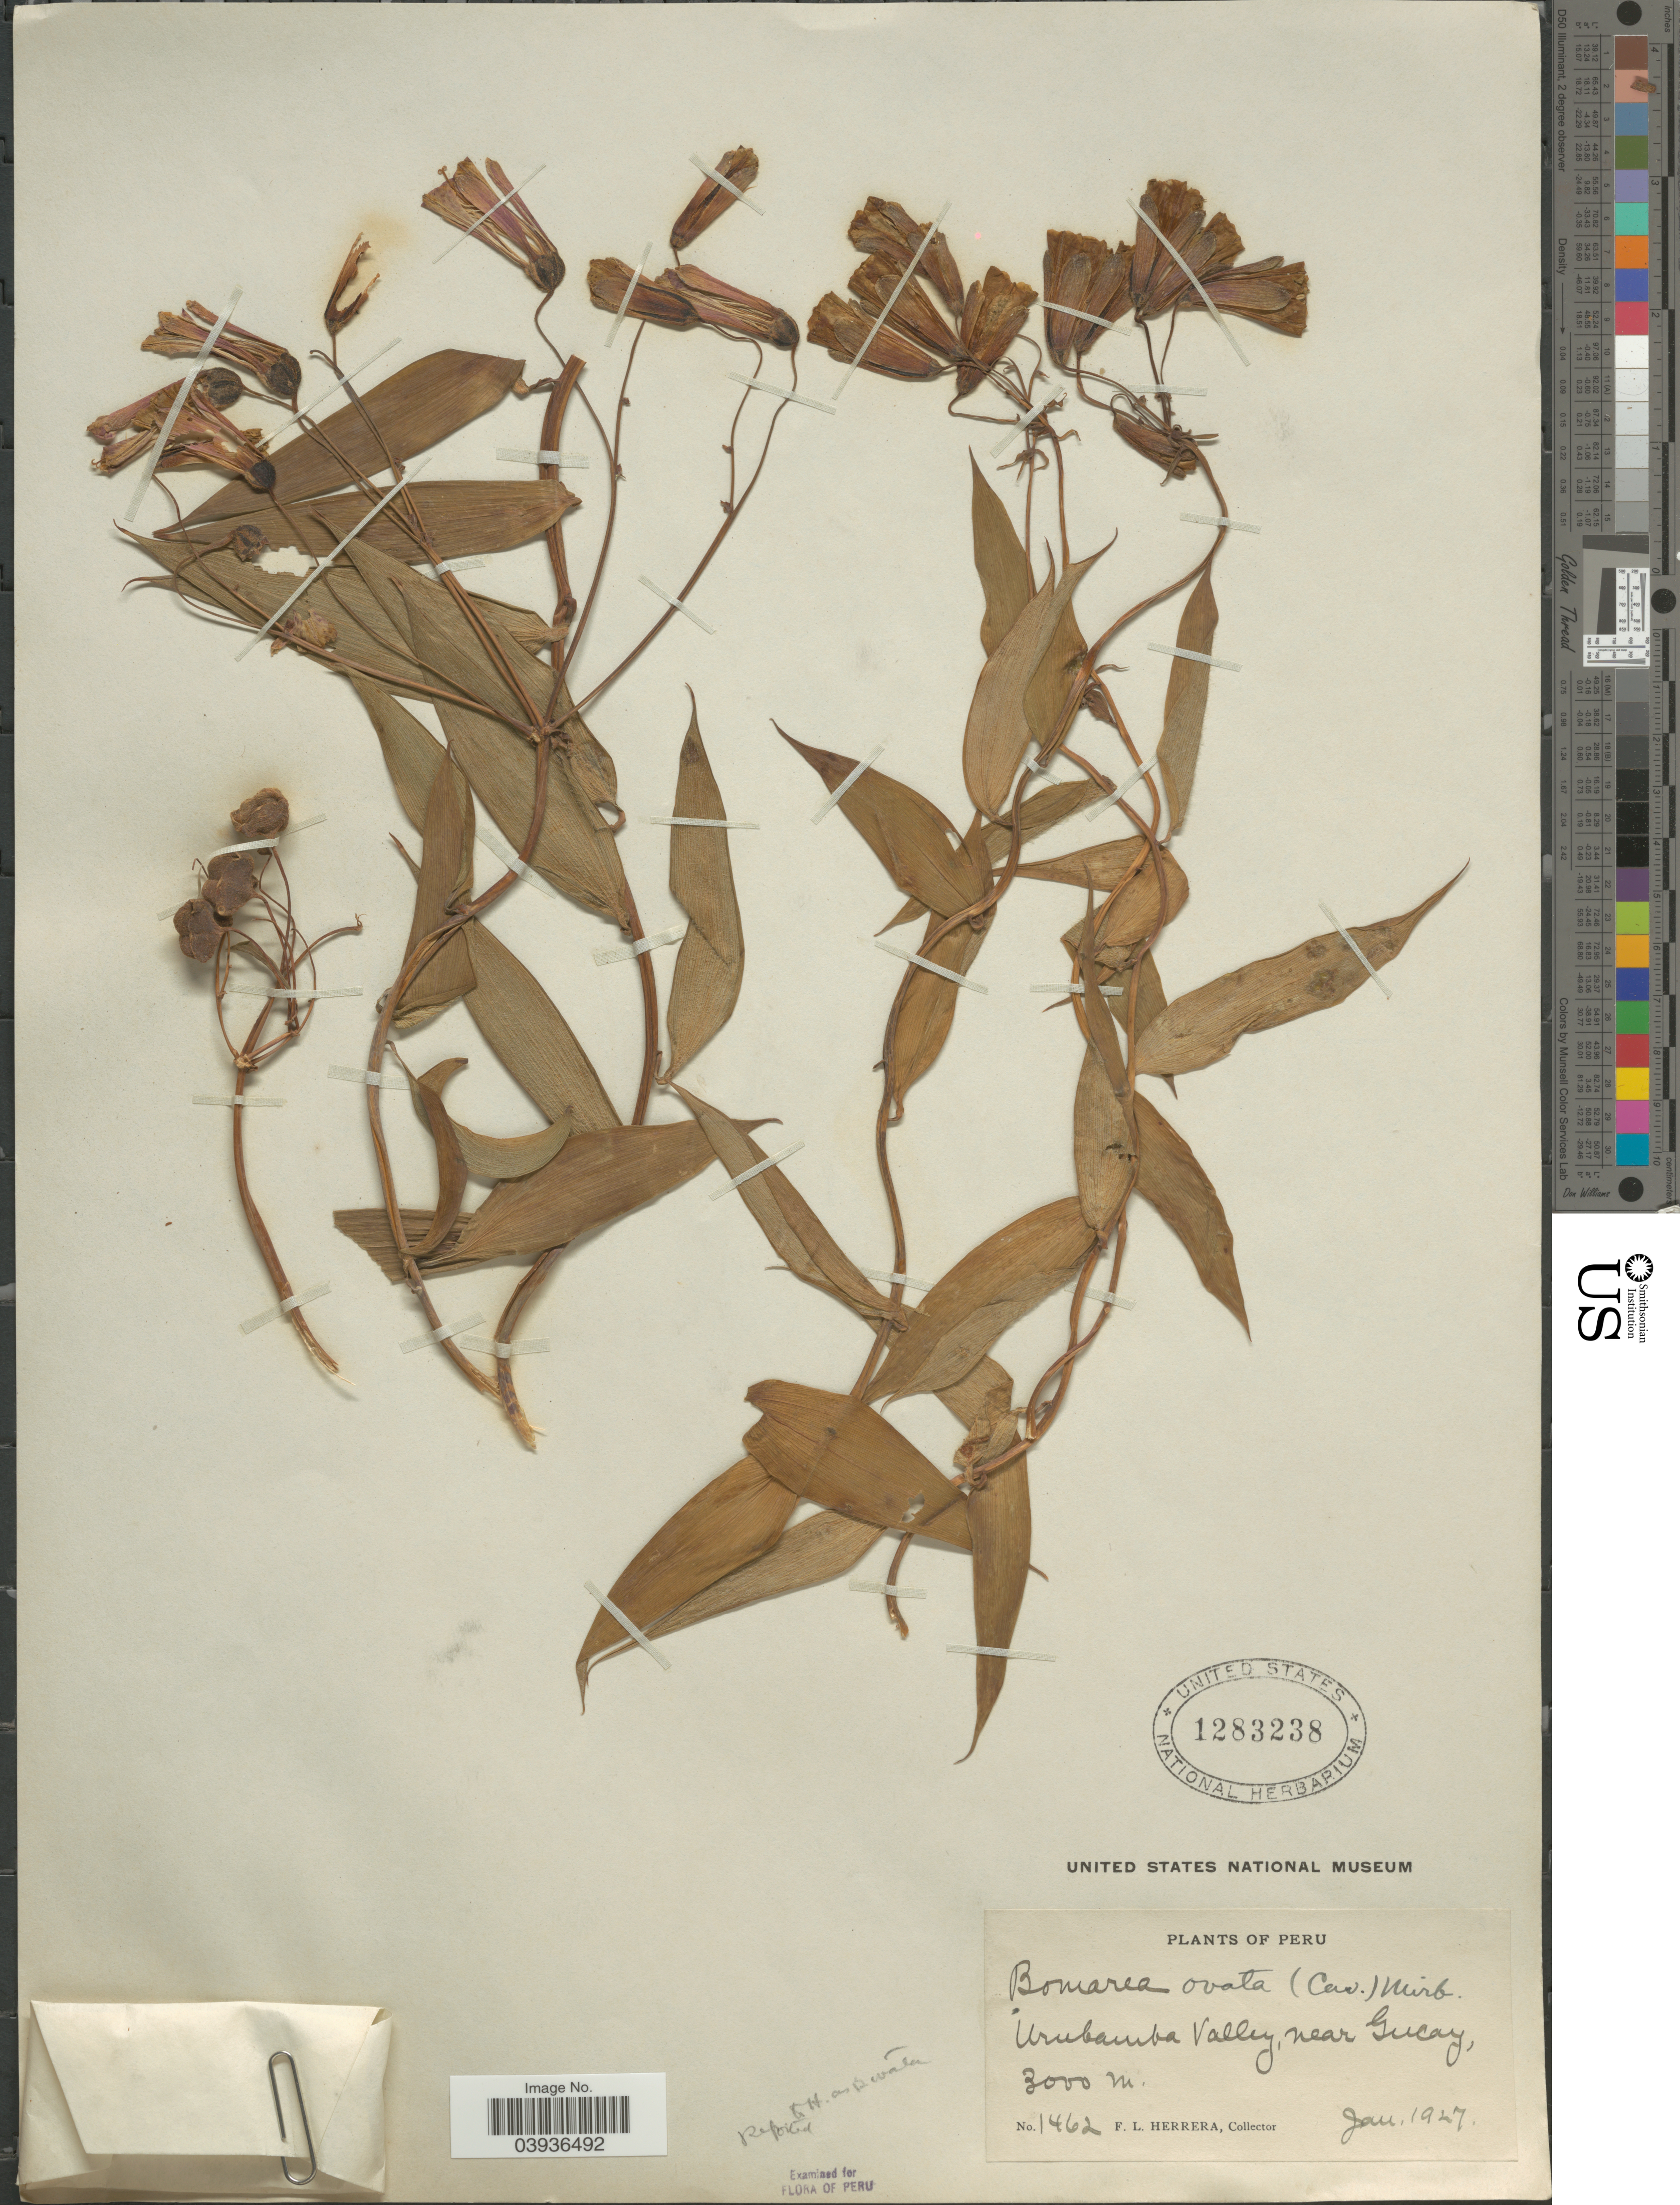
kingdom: Plantae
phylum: Tracheophyta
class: Liliopsida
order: Liliales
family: Alstroemeriaceae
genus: Bomarea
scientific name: Bomarea ovata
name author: (Cav.) Mirb.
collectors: F. L. Herrera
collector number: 1462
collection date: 1927-01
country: Peru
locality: Urubamba Valley, near Gucay.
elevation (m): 3000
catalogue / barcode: US 1283238